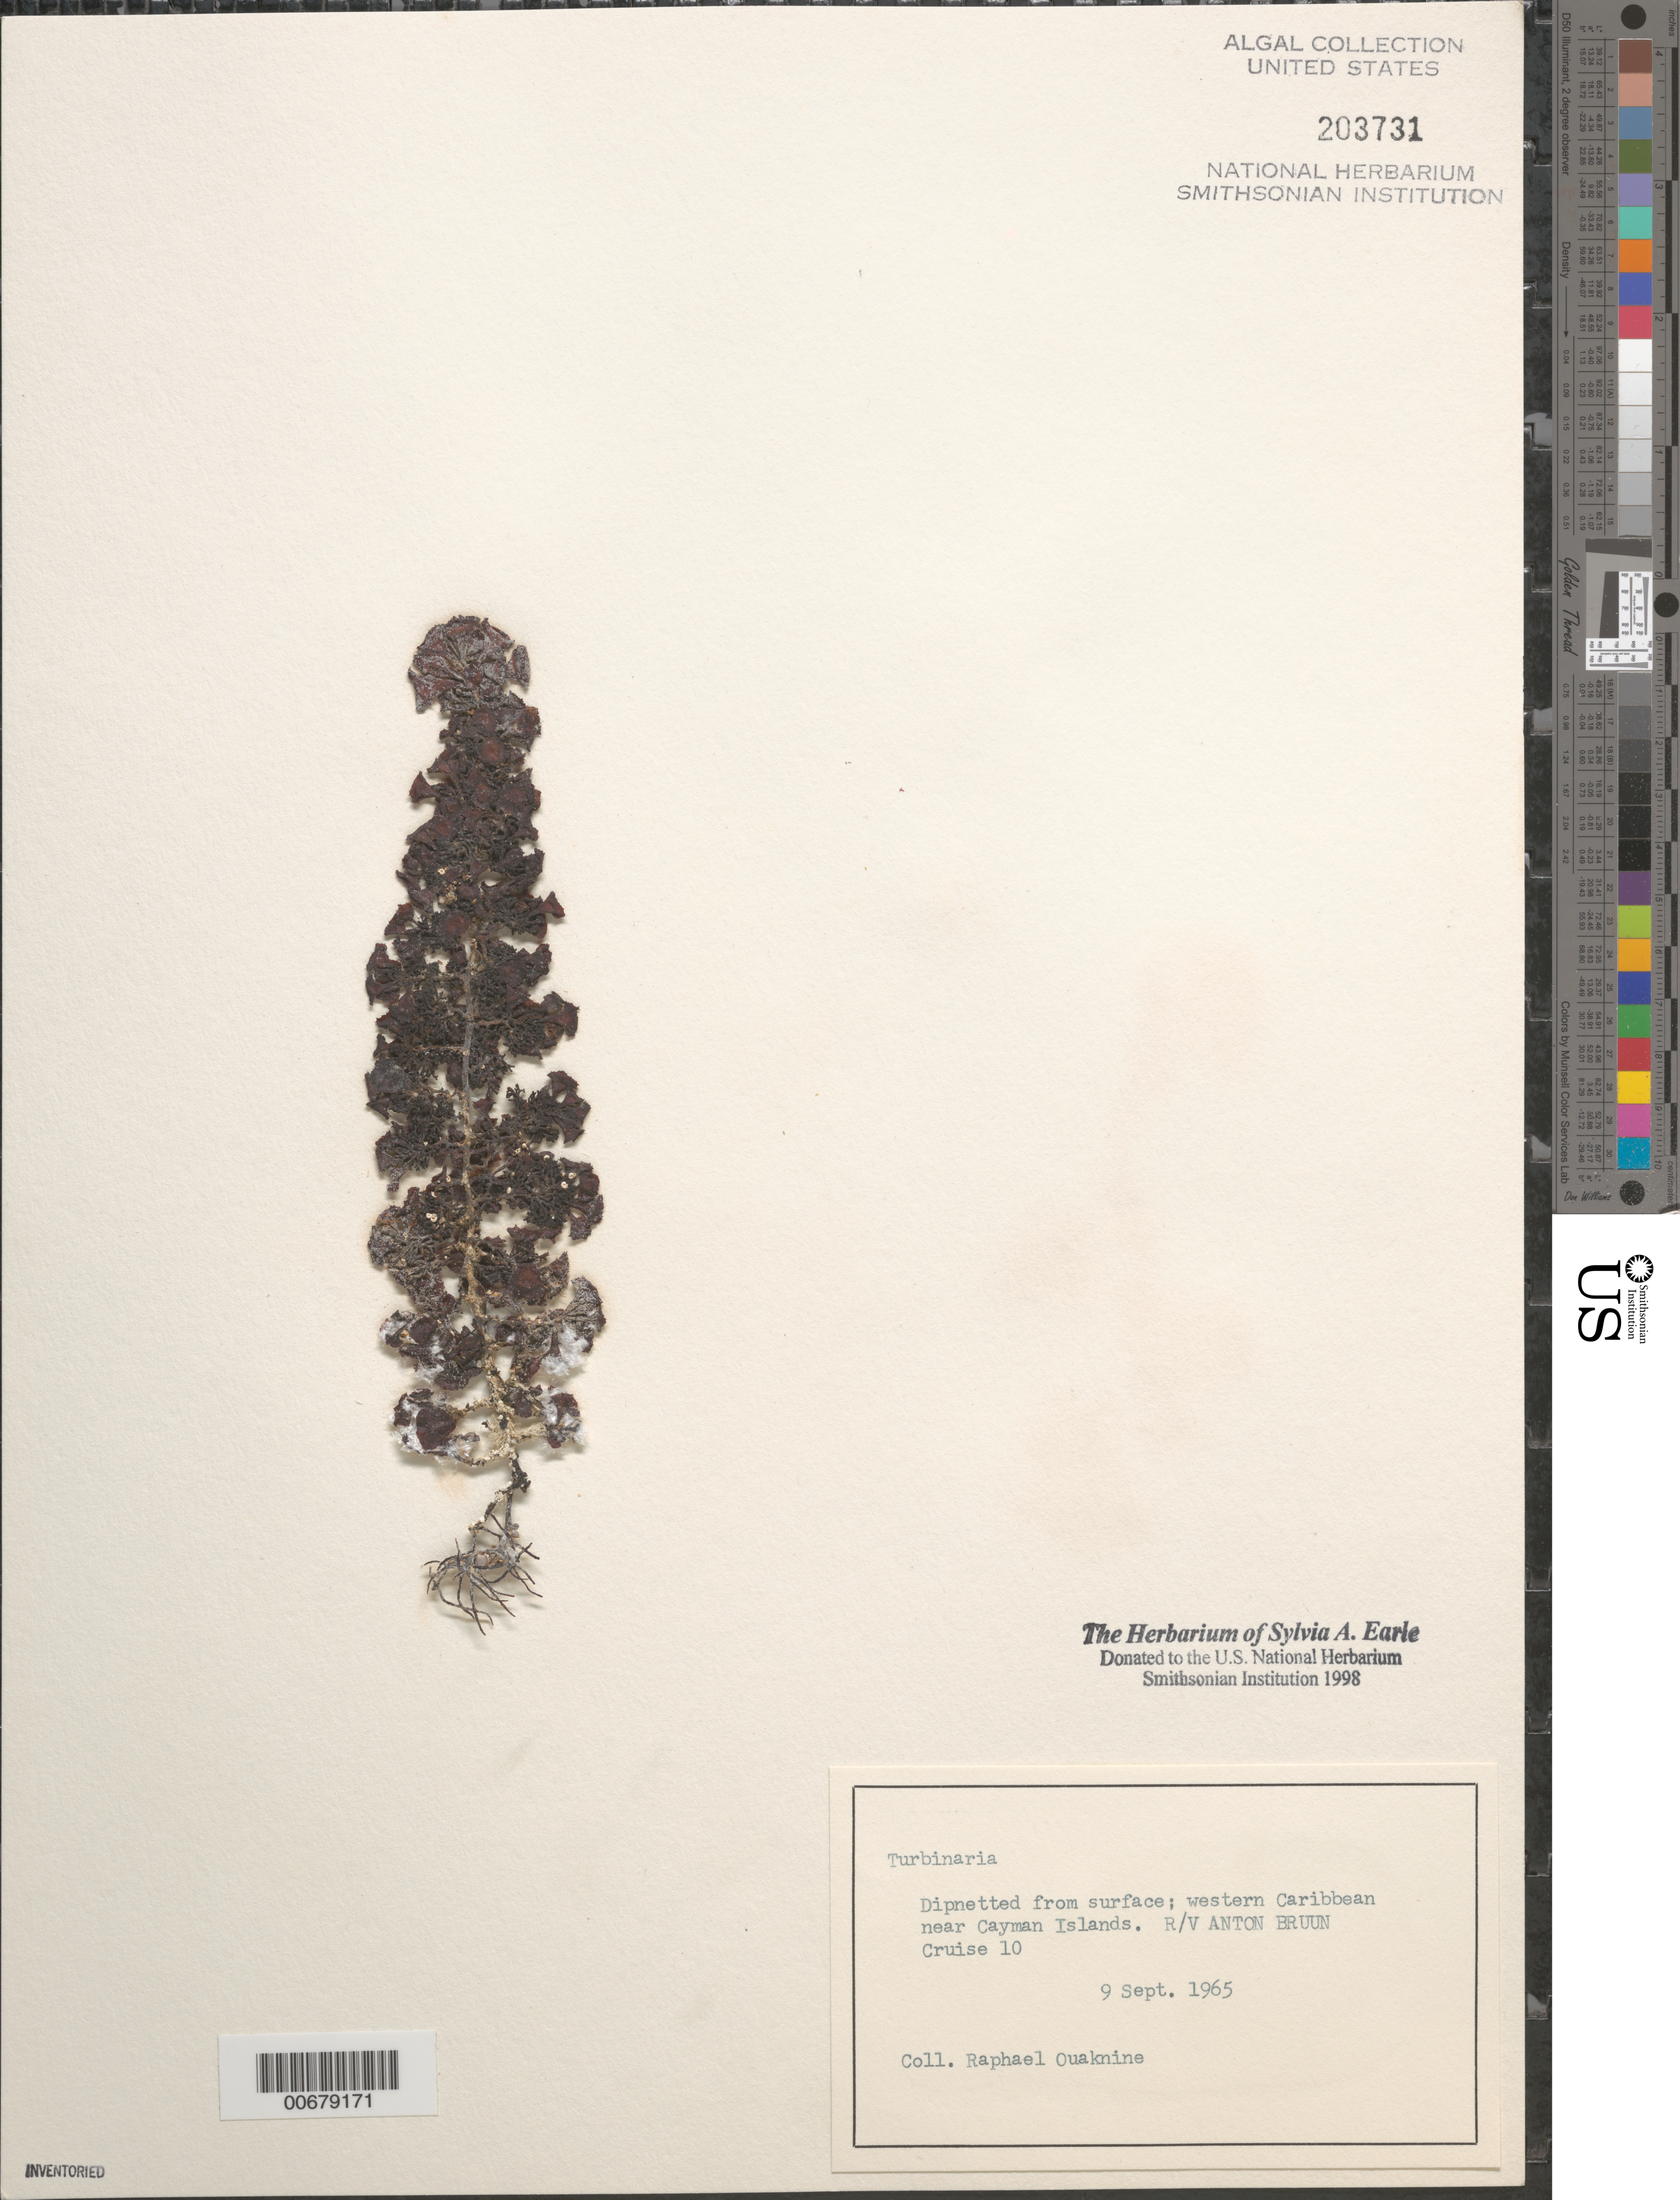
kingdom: Chromista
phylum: Ochrophyta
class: Phaeophyceae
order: Fucales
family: Sargassaceae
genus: Turbinaria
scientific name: Turbinaria sp.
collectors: R. Ouaknine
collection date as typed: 09 Sep 1965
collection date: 1965-09-09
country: Cayman Islands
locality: Western Caribbean Sea near Cayman Islands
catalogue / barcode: US 203731